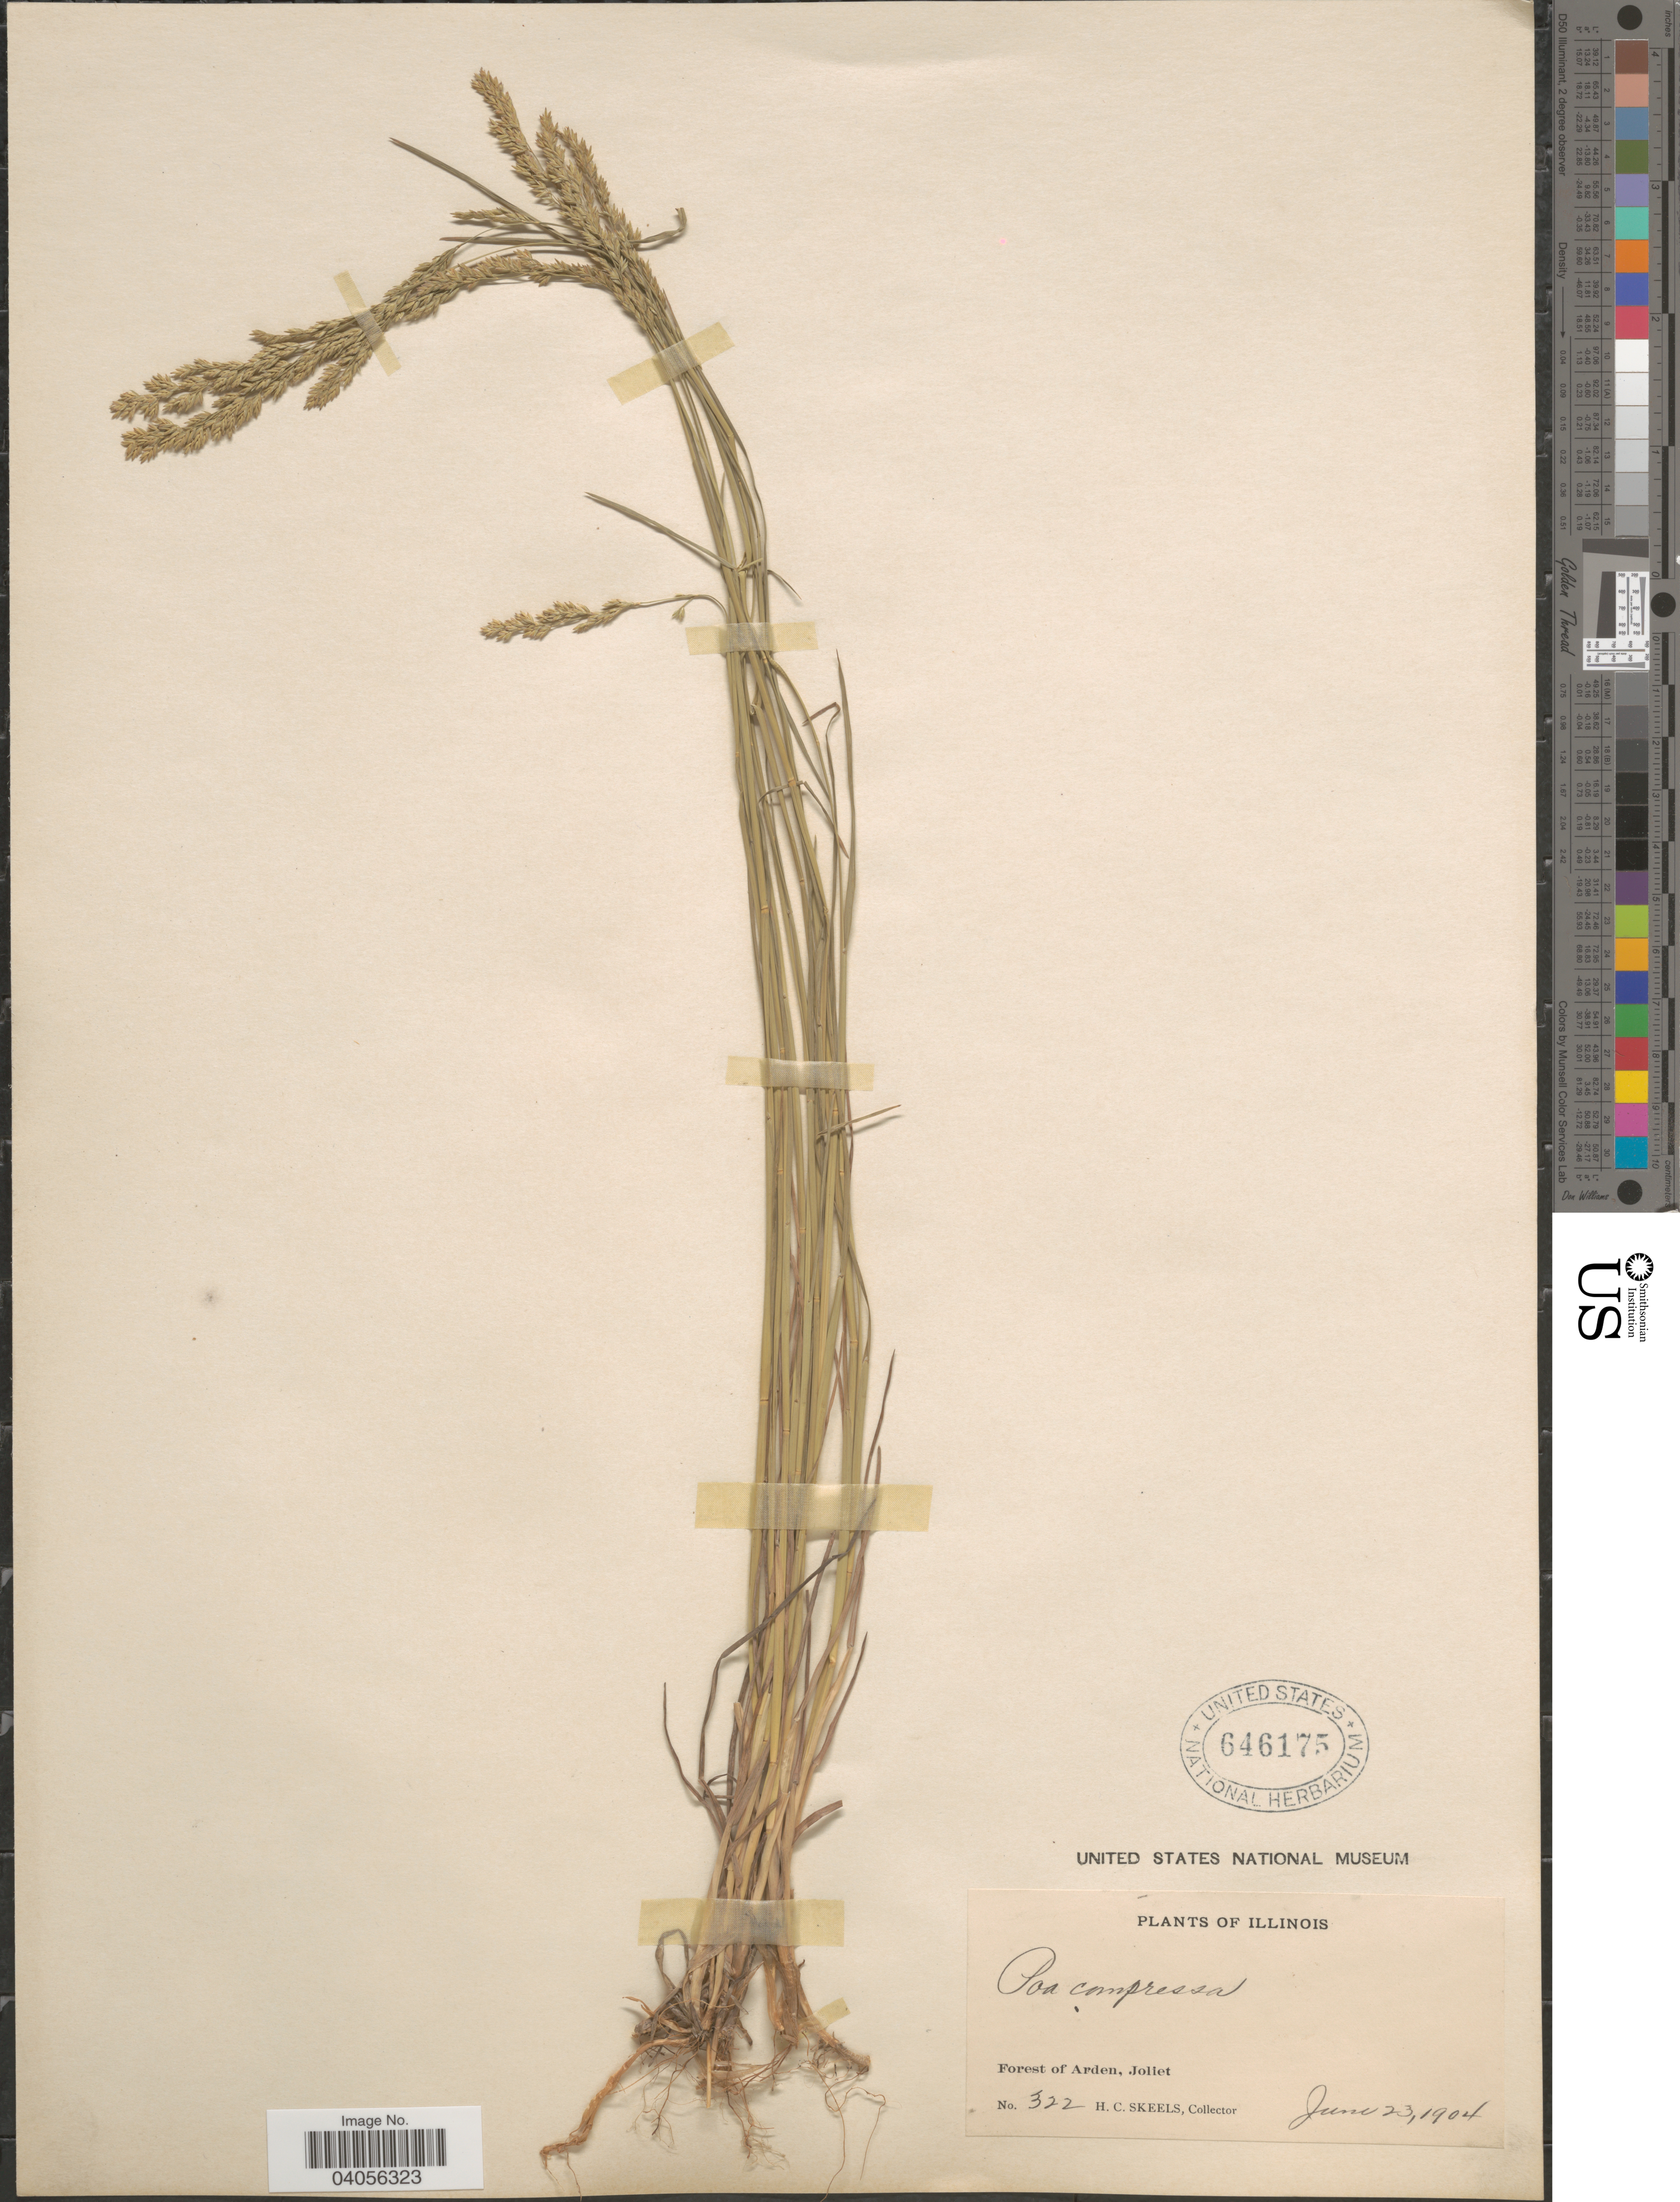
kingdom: Plantae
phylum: Tracheophyta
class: Liliopsida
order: Poales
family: Poaceae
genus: Poa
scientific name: Poa compressa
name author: L.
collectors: H. Skeels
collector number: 322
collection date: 1904-06-23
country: United States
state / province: Illinois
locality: Forest of Arden, Joliet.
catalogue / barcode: US 646175